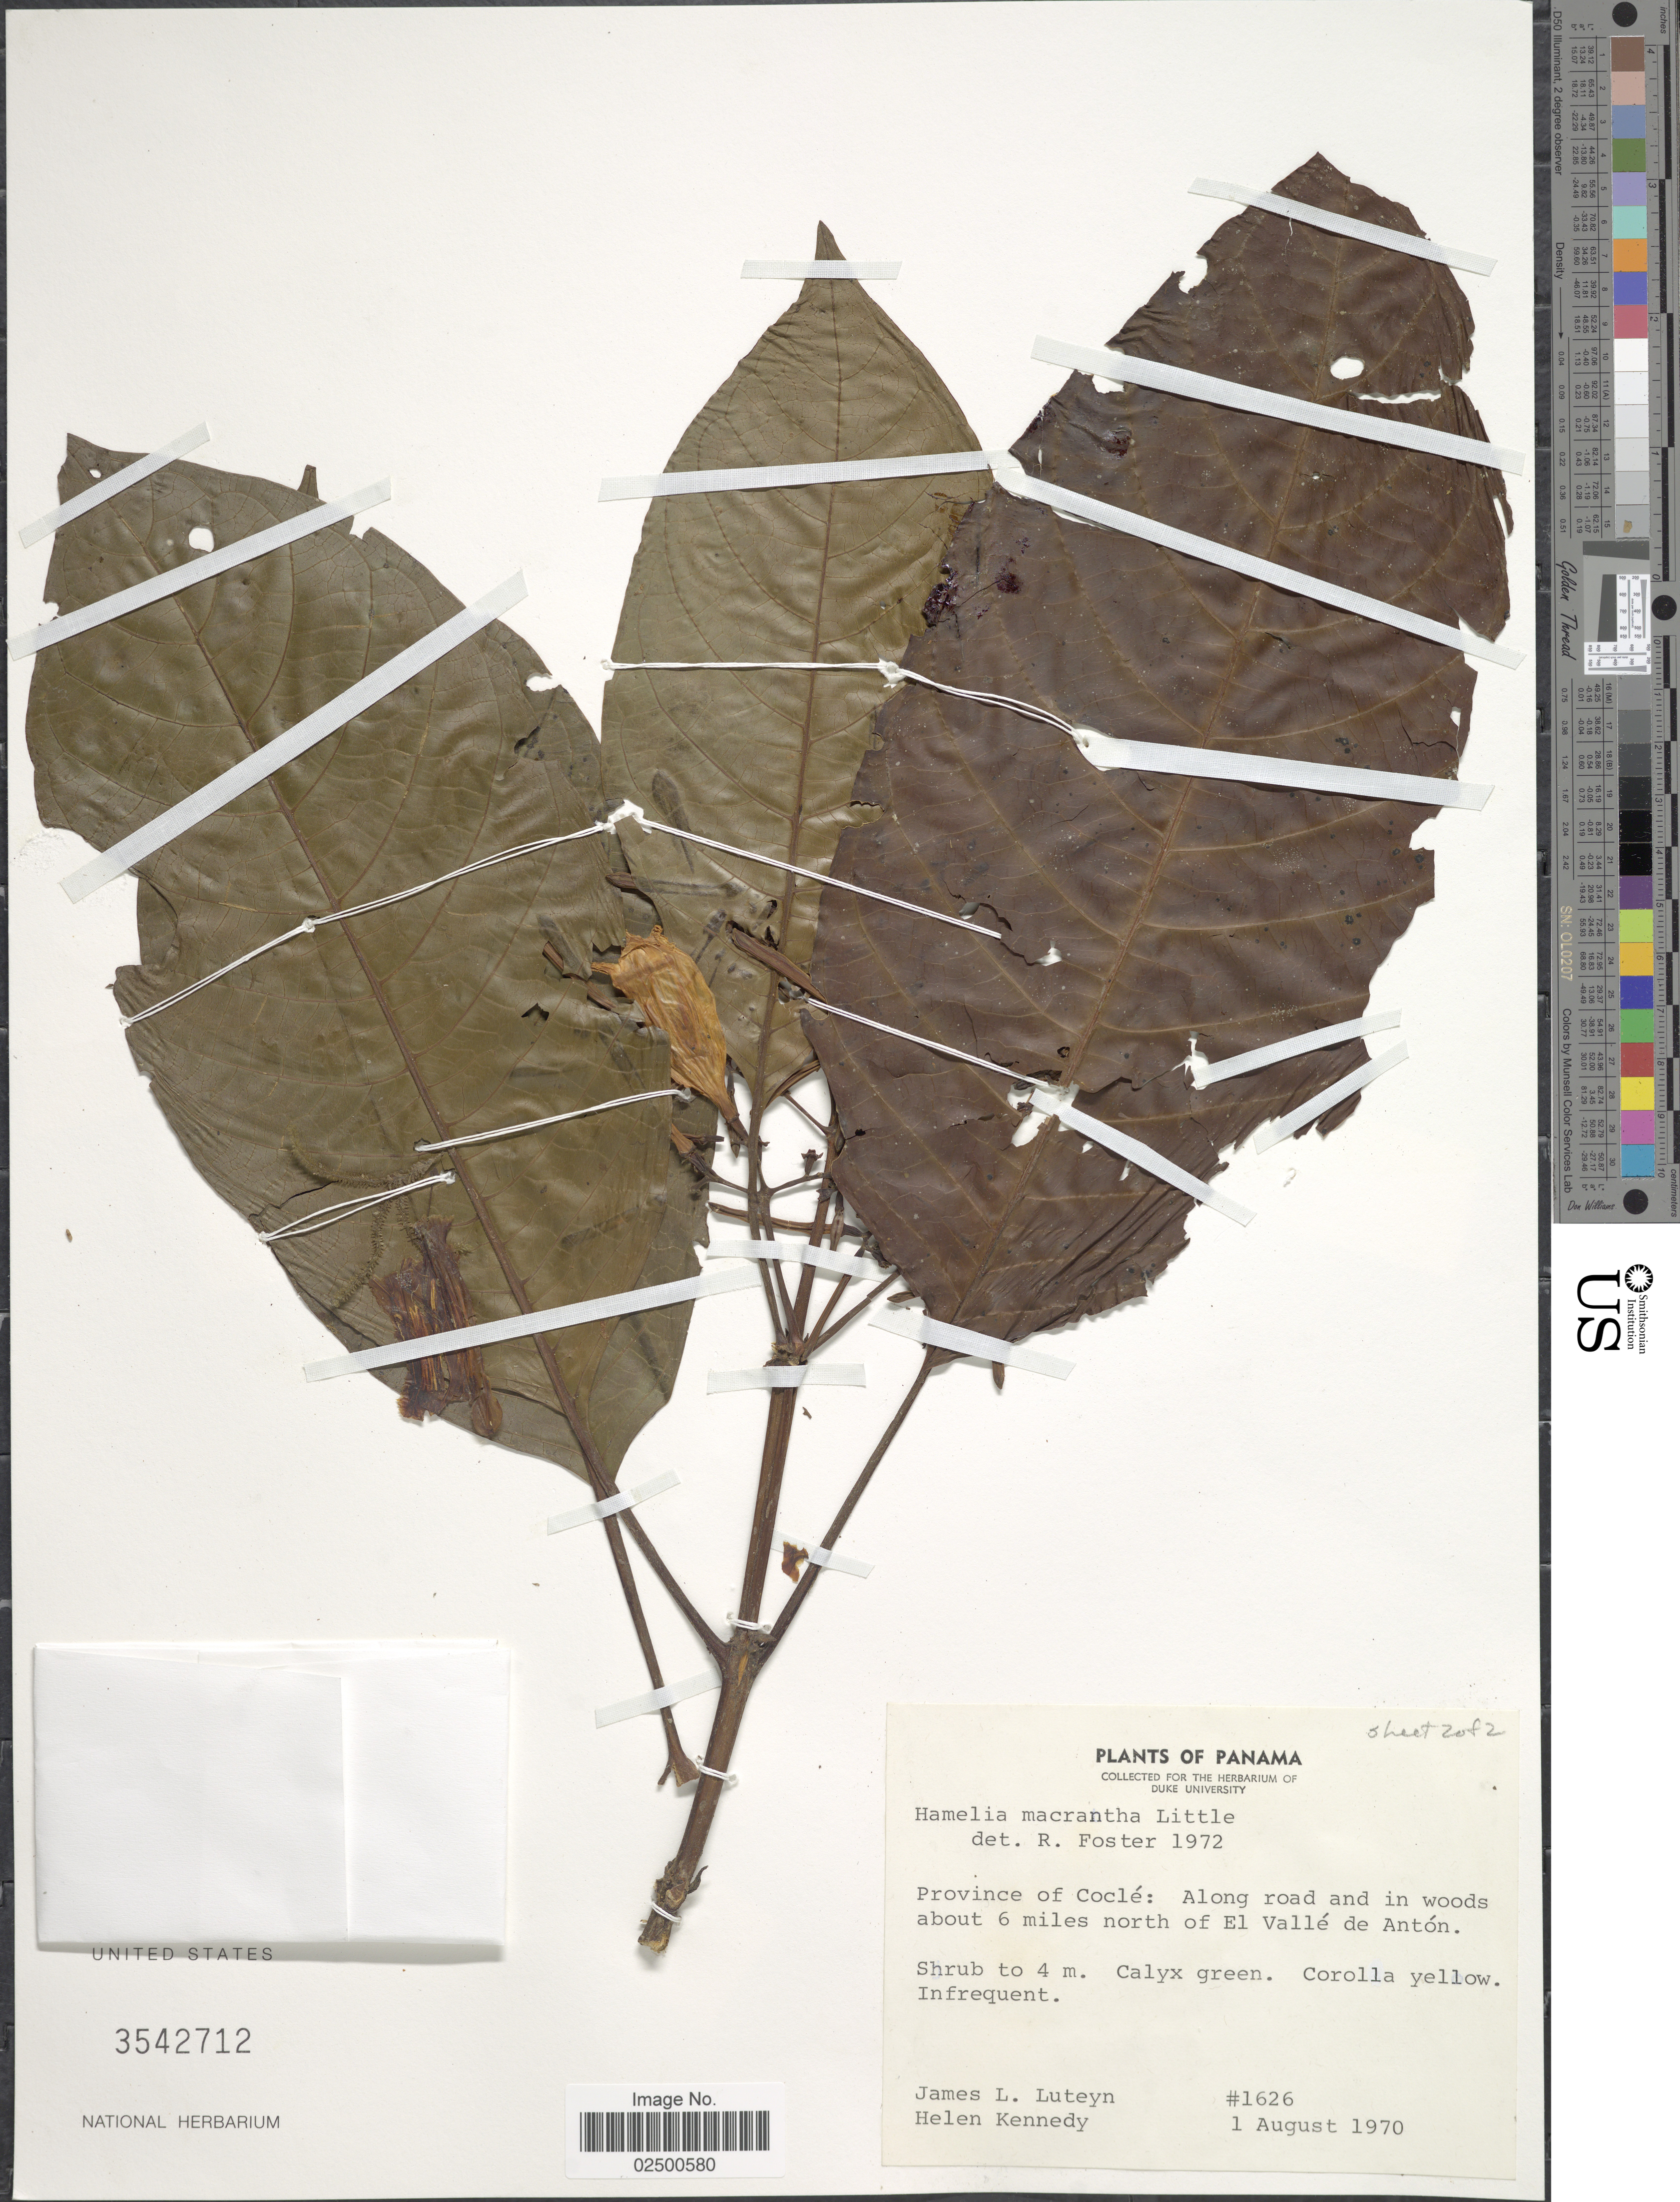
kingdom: Plantae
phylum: Tracheophyta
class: Magnoliopsida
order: Gentianales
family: Rubiaceae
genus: Hamelia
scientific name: Hamelia macrantha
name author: Little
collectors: J. L. Luteyn & H. Kennedy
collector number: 1626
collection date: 1970-08-01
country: Panama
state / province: Coclé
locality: Along road and in woods about 6 miles north of El Valle de Anton.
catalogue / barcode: US 3542712